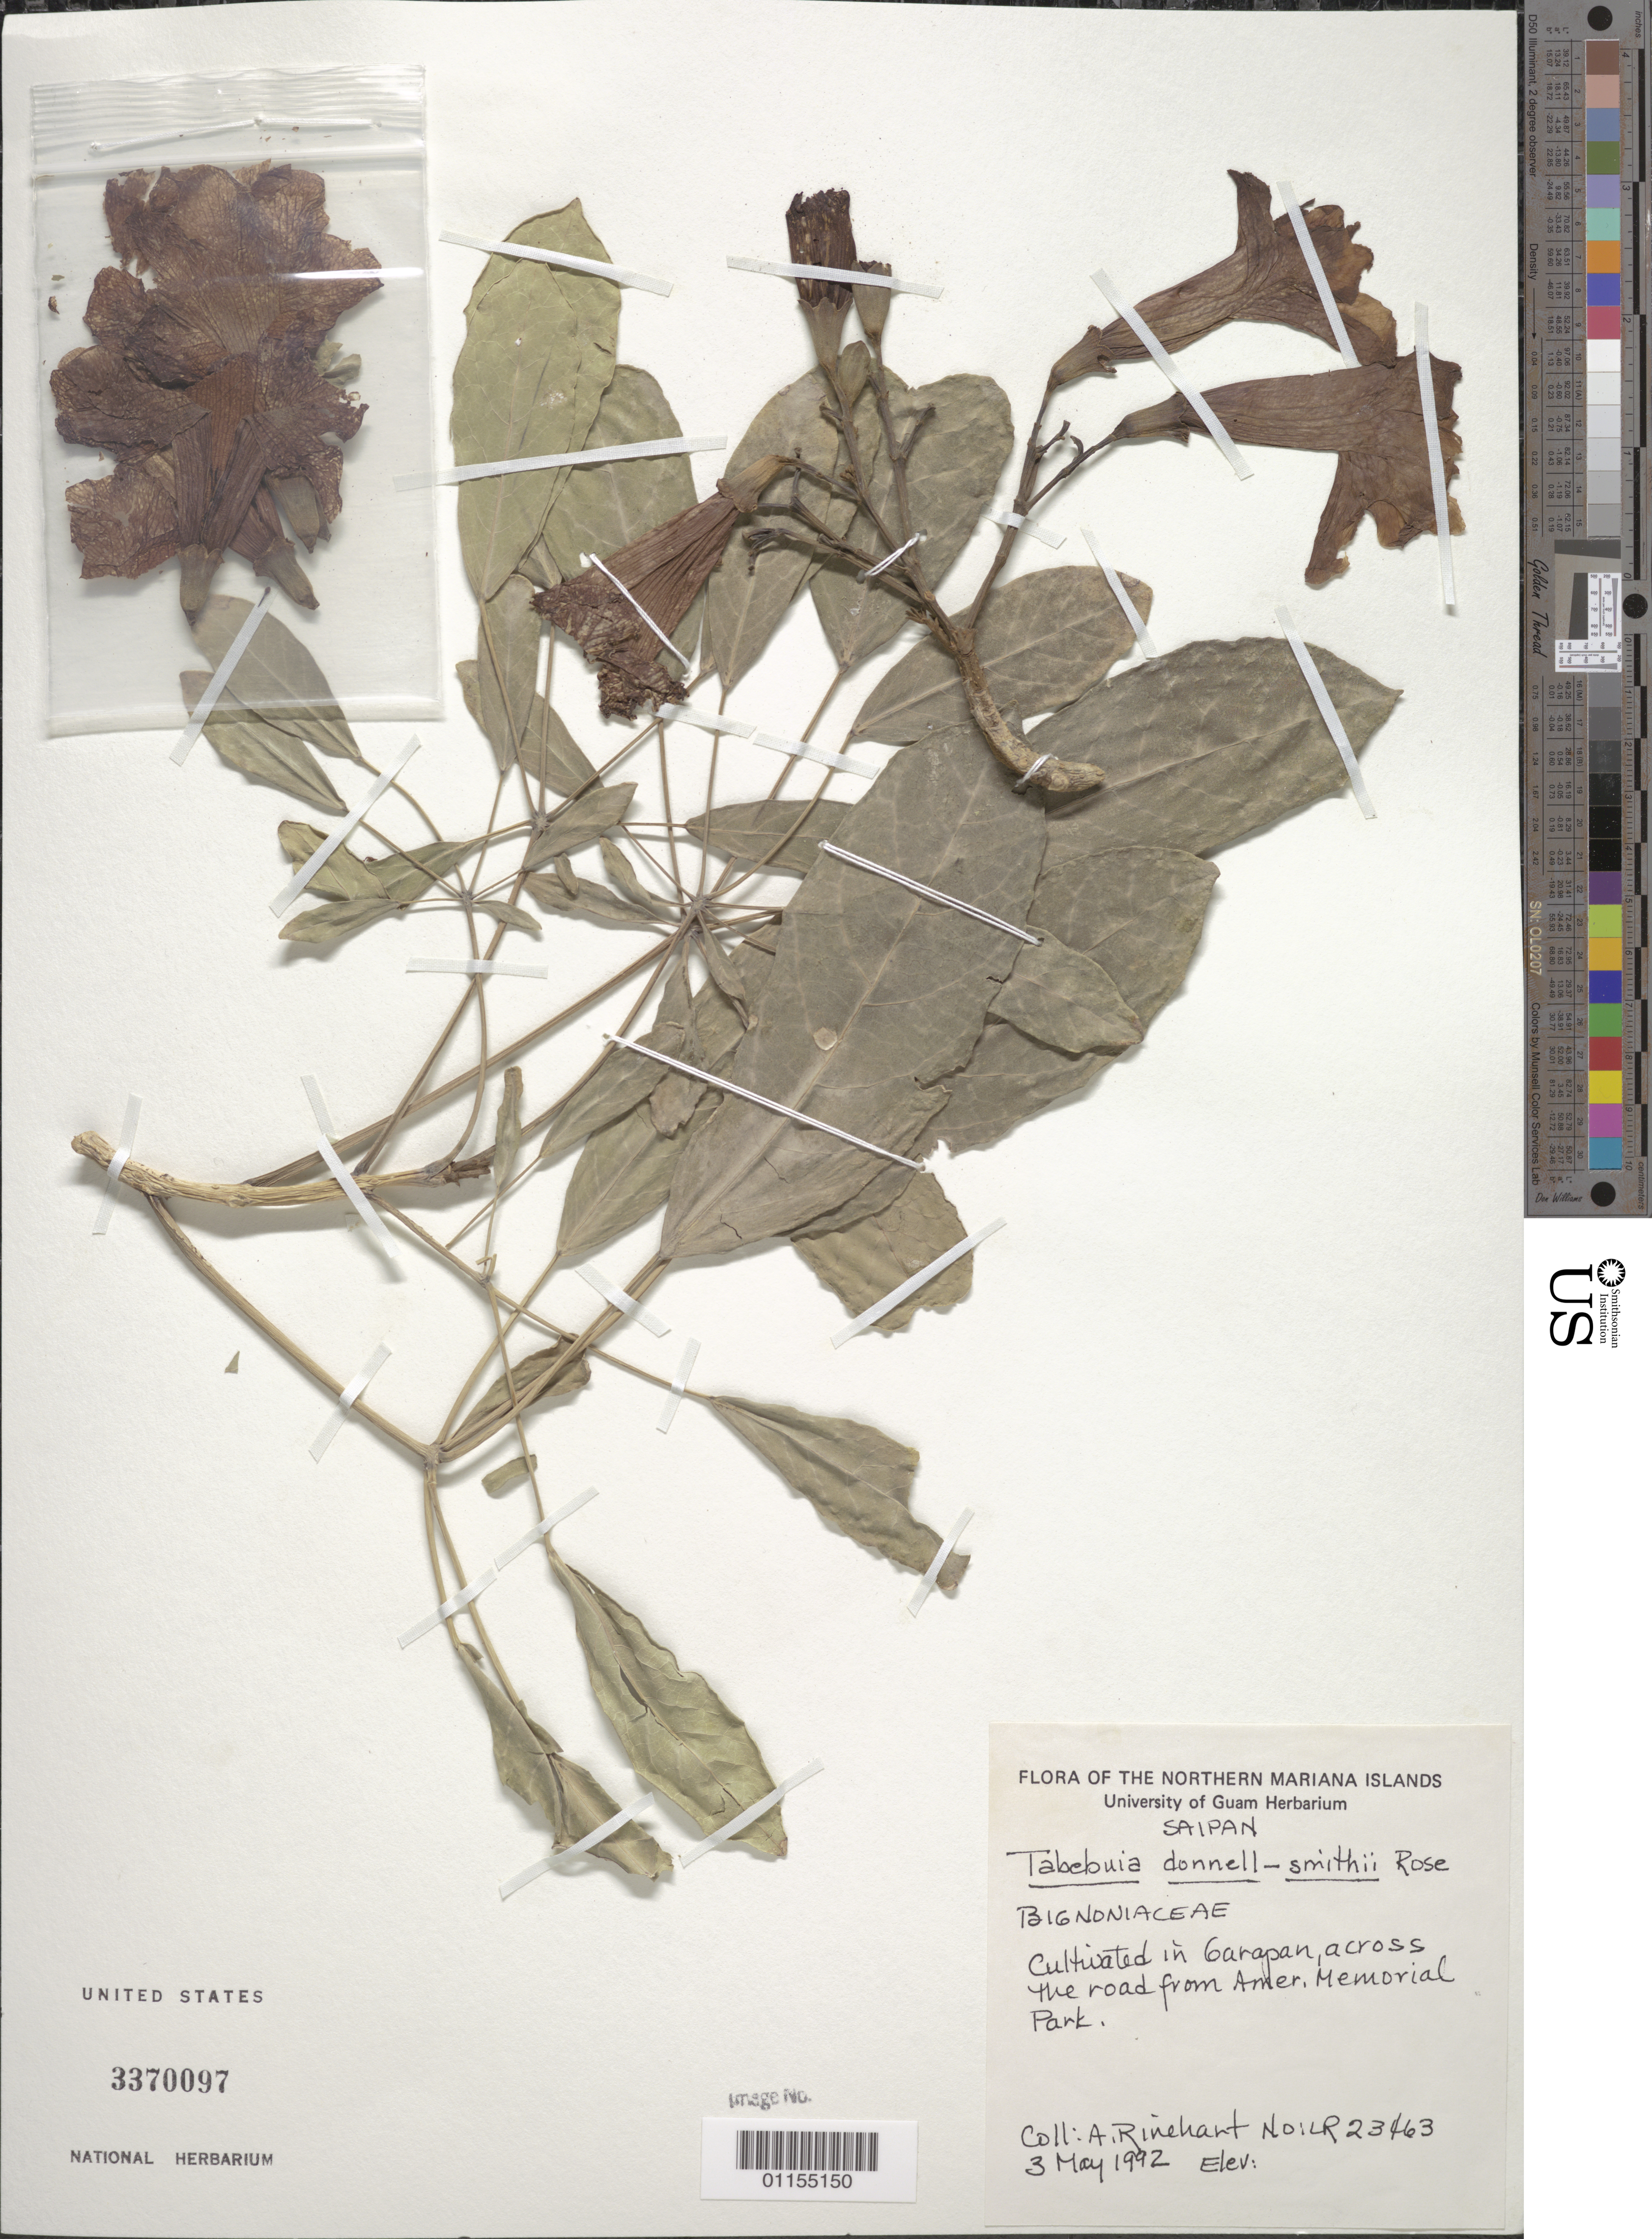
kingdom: Plantae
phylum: Tracheophyta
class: Magnoliopsida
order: Lamiales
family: Bignoniaceae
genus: Tabebuia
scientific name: Tabebuia donnell-smithii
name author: Rose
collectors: A. Rinehart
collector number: LR23463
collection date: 1992-05-03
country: Northern Mariana Islands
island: Saipan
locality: Saipan: Cultivated in Garapan, across the road from Amer. Memorial Park.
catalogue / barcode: US 3370097